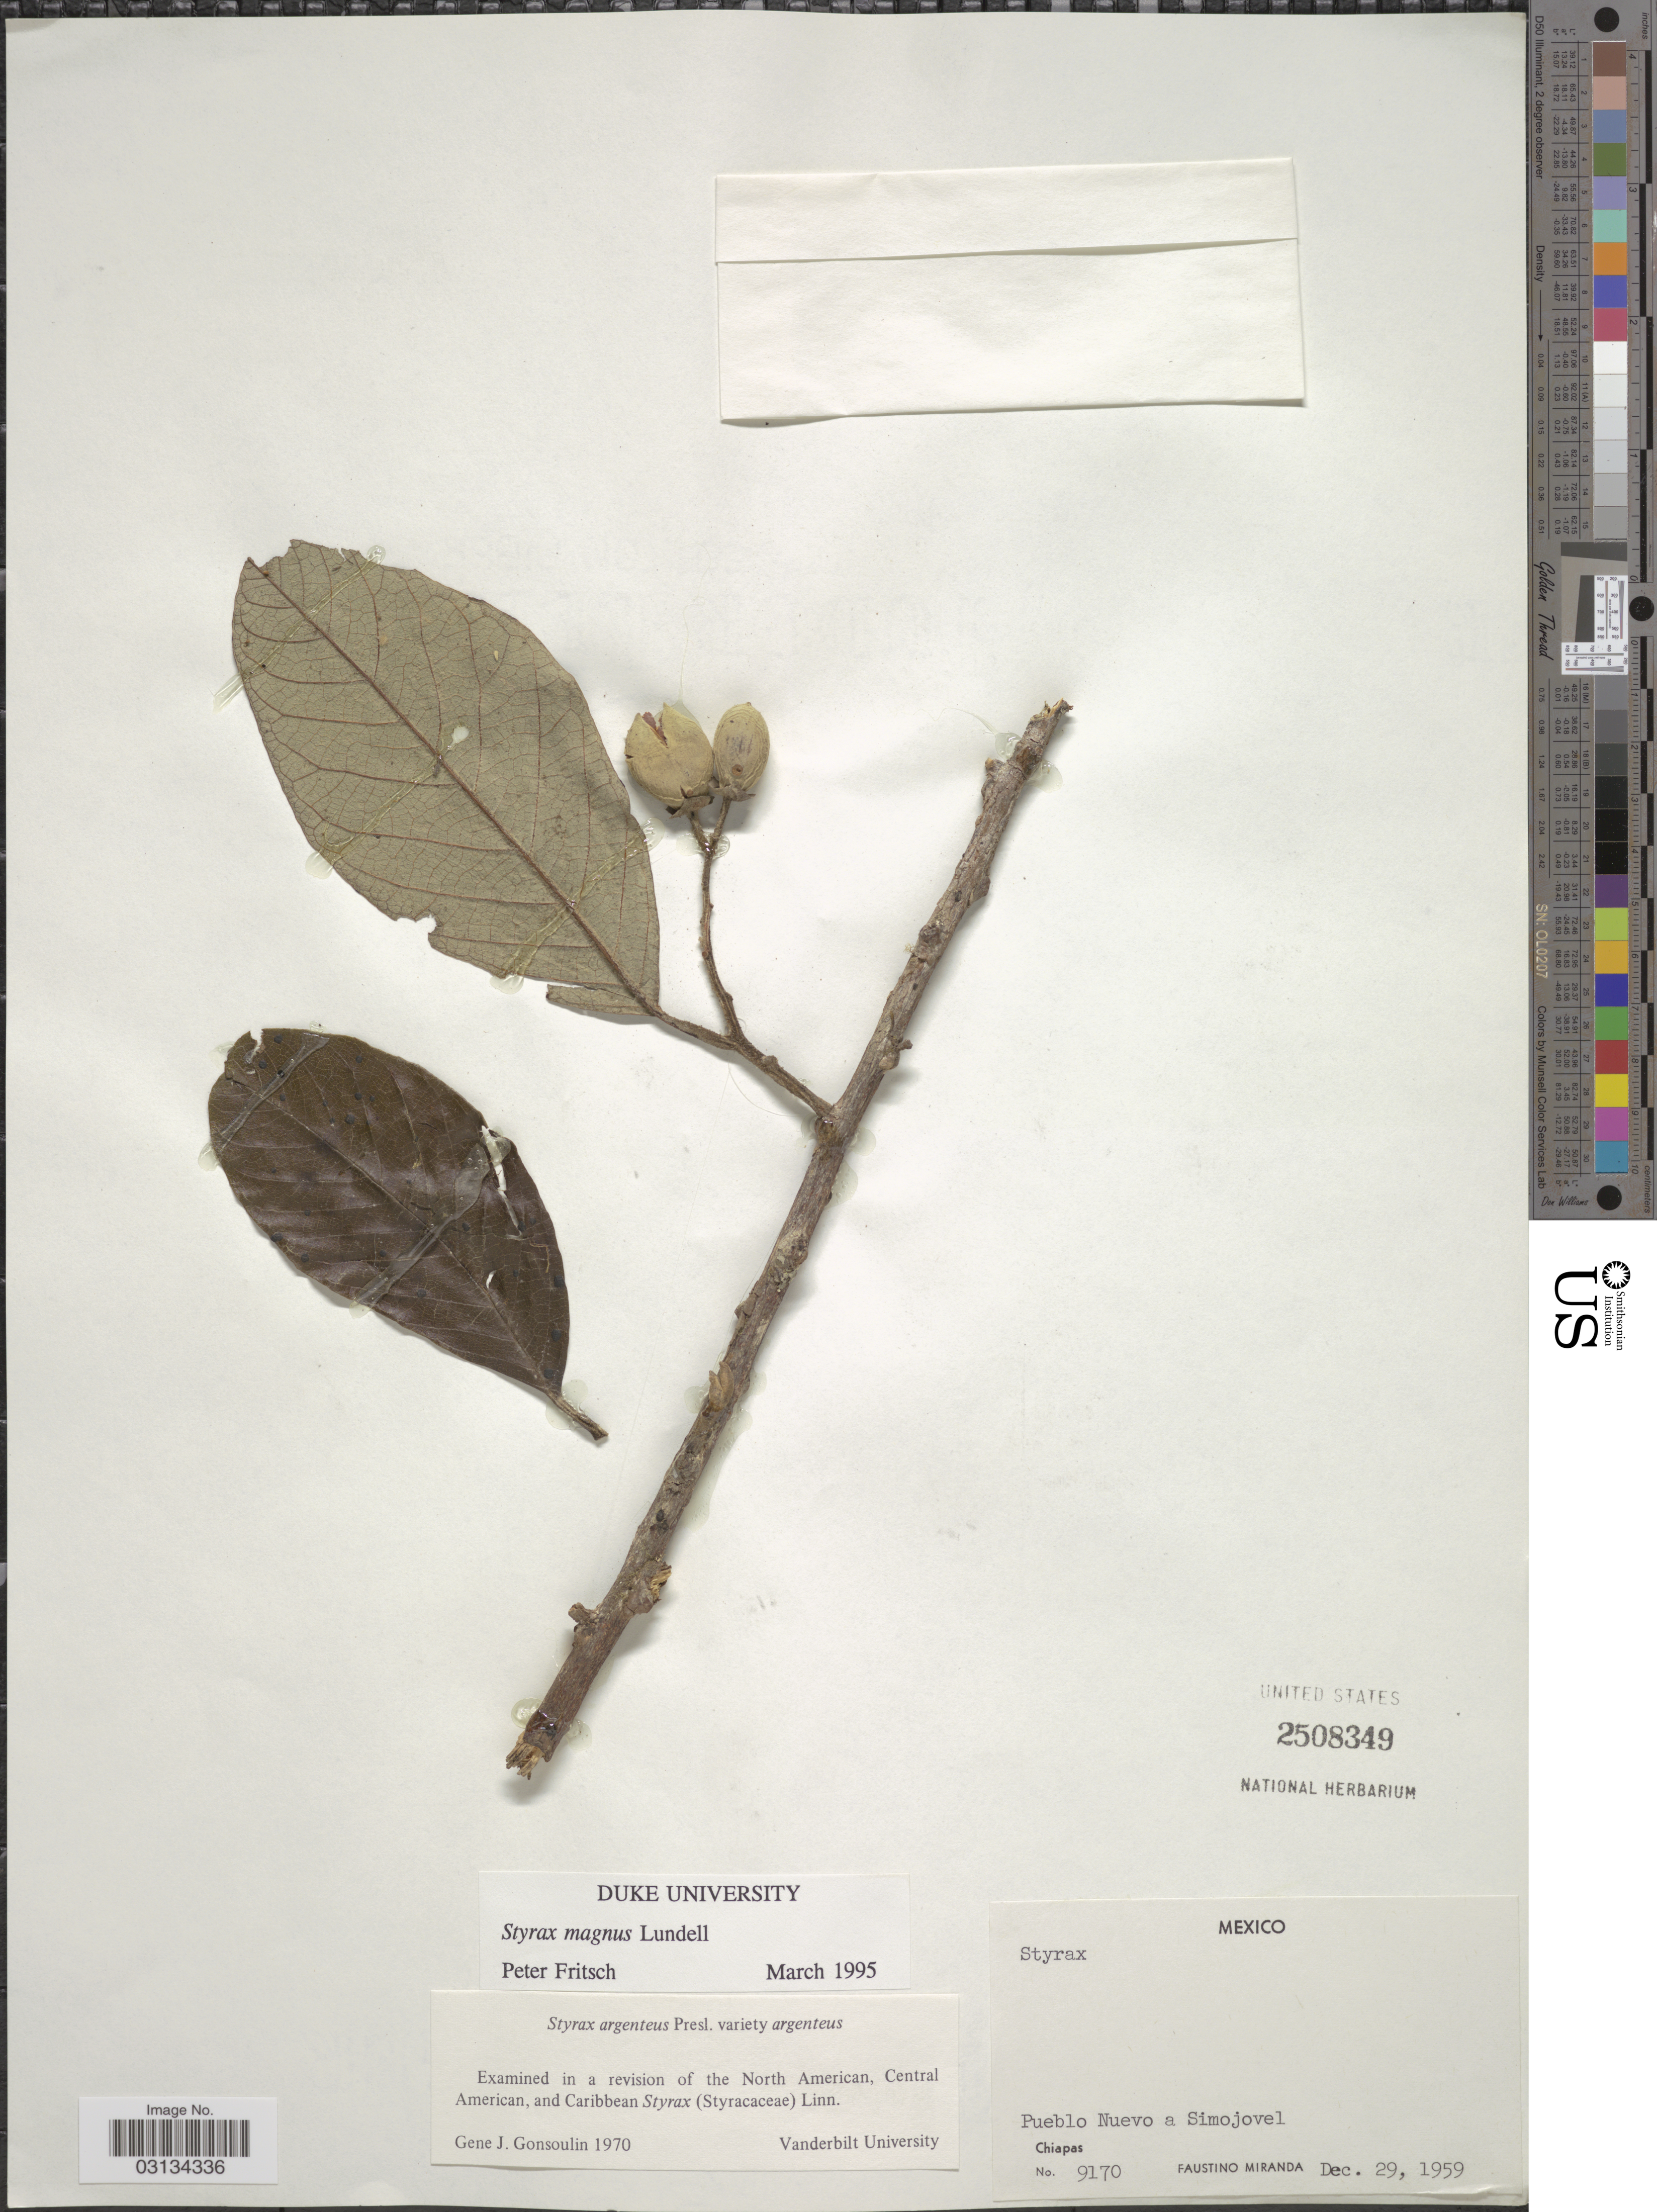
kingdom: Plantae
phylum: Tracheophyta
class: Magnoliopsida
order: Ericales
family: Styracaceae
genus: Styrax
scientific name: Styrax magnus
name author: Lundell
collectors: F. Miranda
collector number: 9170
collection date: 1959-12-29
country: Mexico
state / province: Chiapas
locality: Pueblo Nuevo a Simojovel.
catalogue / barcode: US 2508349